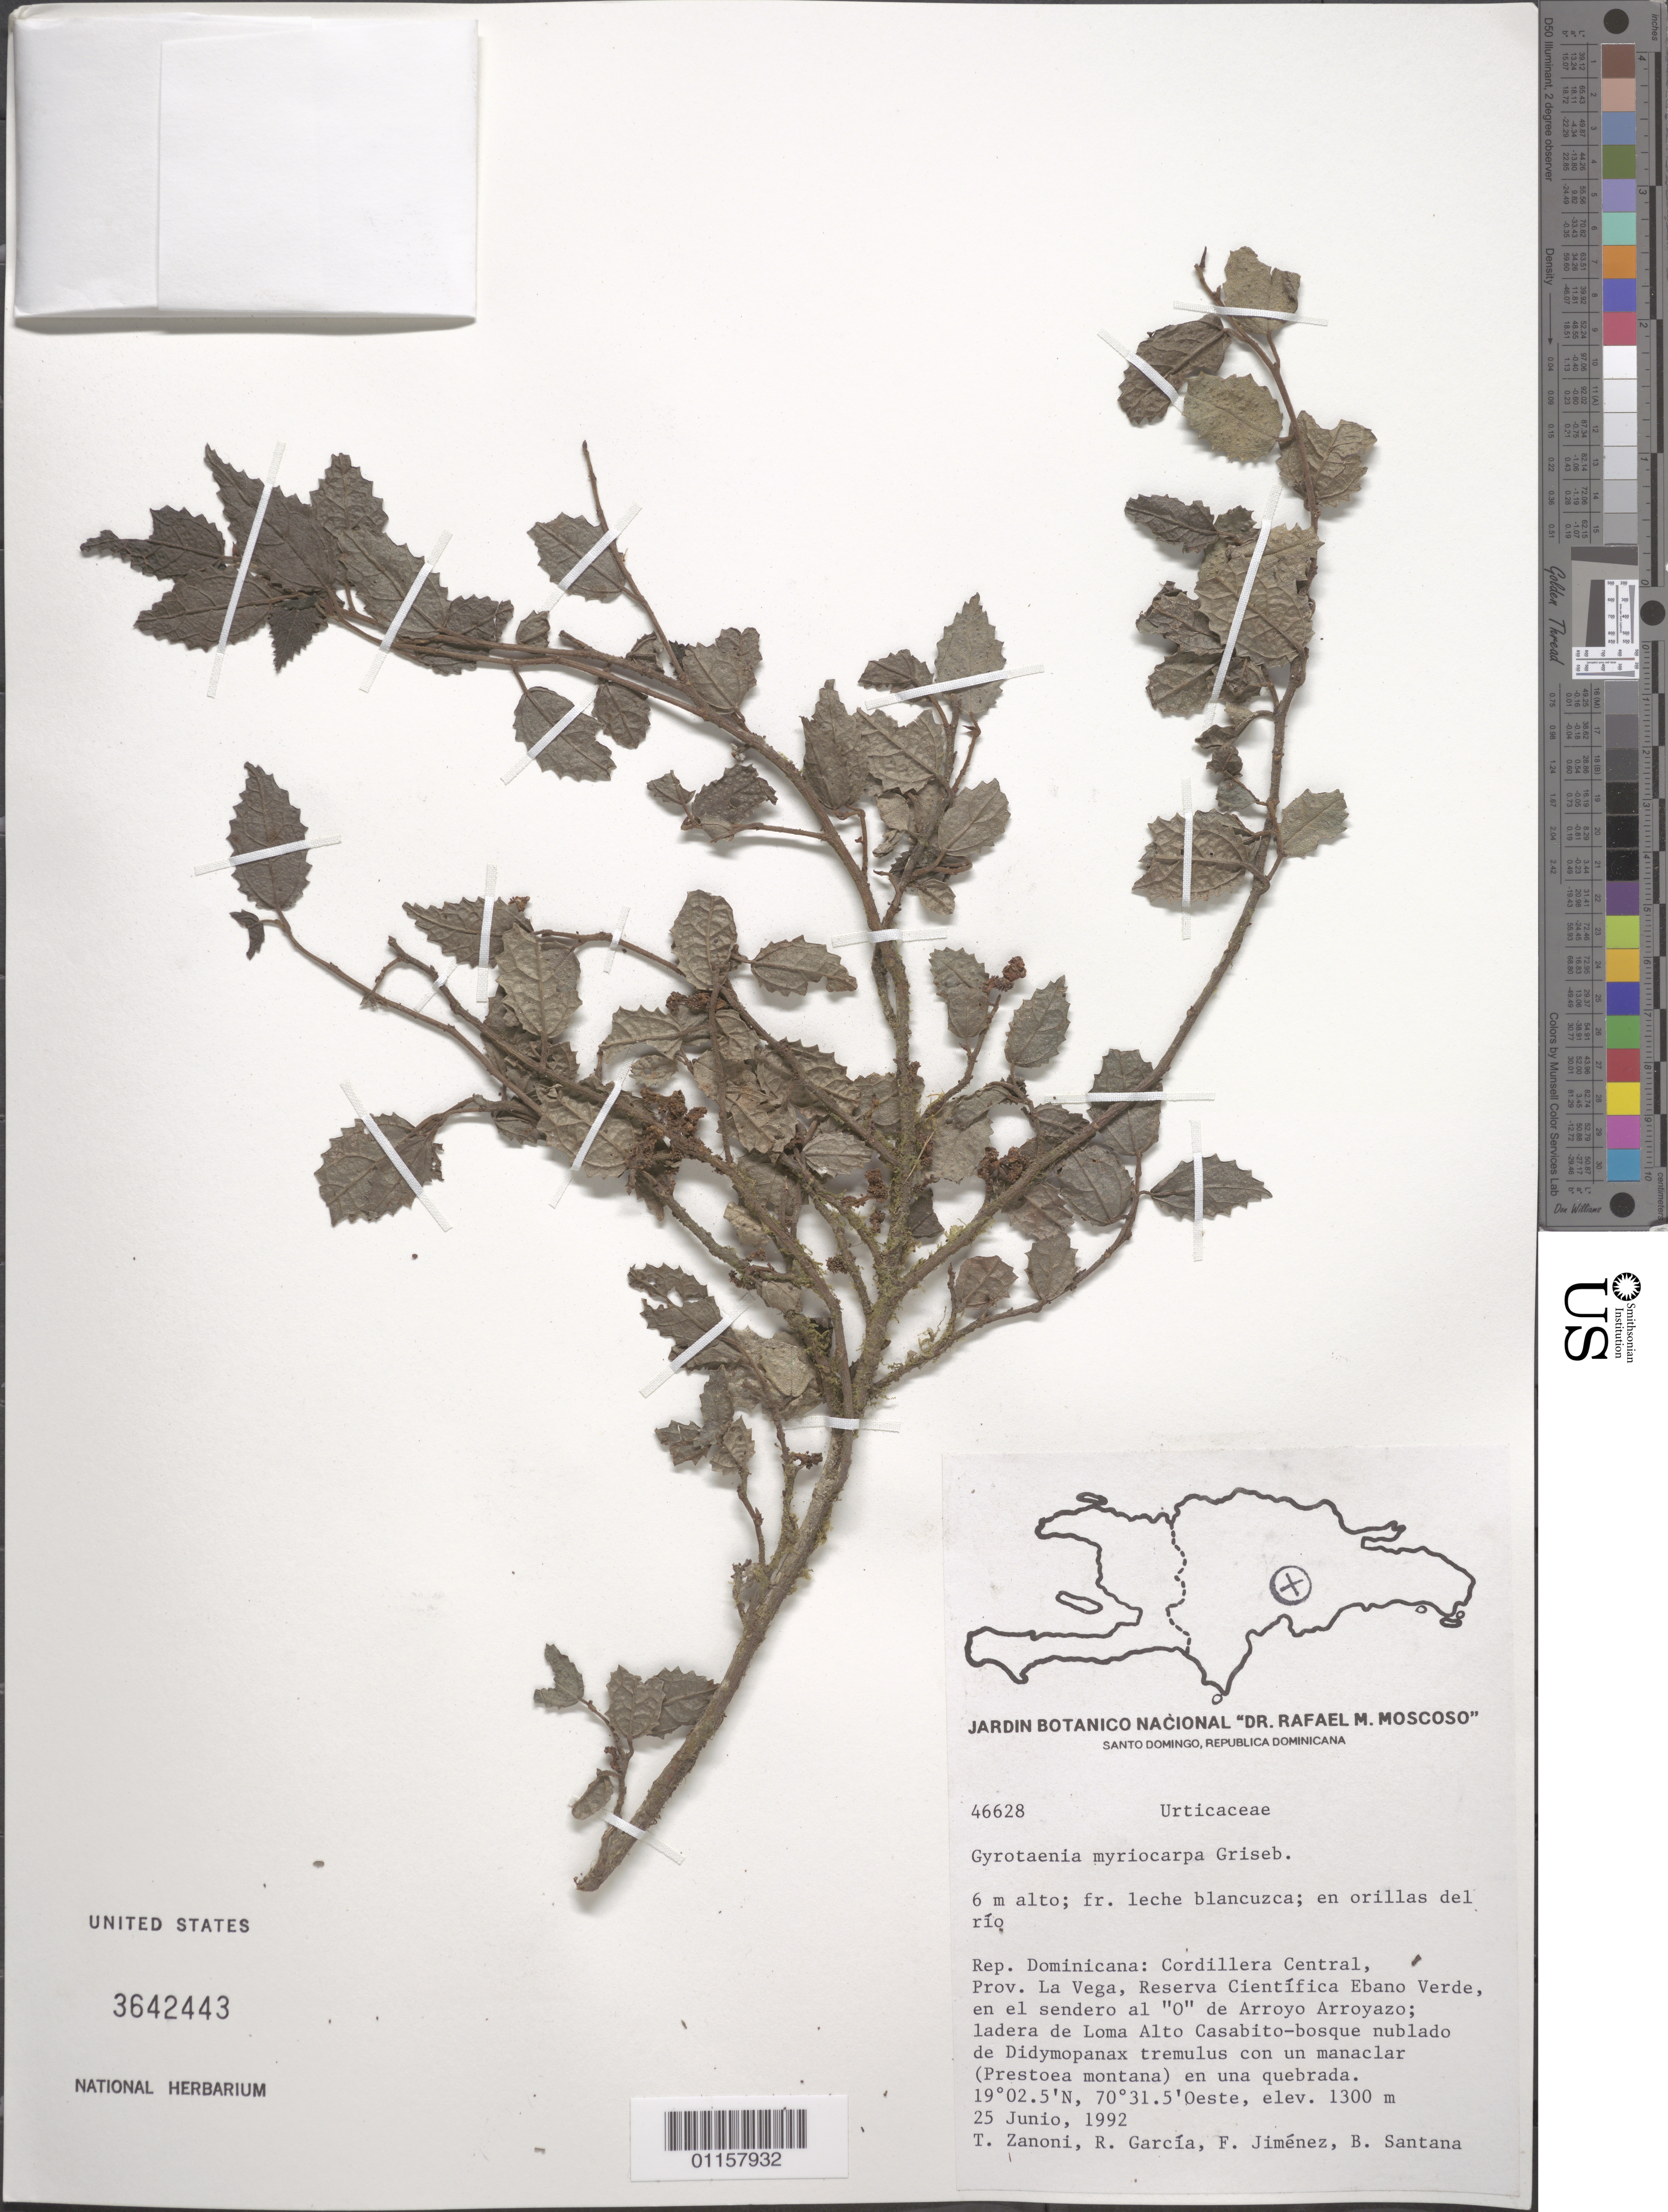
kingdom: Plantae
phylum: Tracheophyta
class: Magnoliopsida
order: Rosales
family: Urticaceae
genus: Gyrotaenia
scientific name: Gyrotaenia myriocarpa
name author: Griseb.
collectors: T. A. Zanoni, R. García, F. Jiménez & B. Santana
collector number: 46628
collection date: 1992-06-25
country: Dominican Republic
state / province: La Vega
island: Hispaniola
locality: Cordillera Central, Reserva Científica Ebano Verde; en el sendero al "O" de Arroyo Arroyazo; ladera de Loma Alto Casbito.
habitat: Bosque nublado de Didymopanax tremulus,con un manaclar (Prestoea montana) en una quebrada. En orillas del río.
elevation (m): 1300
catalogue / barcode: US 3642443